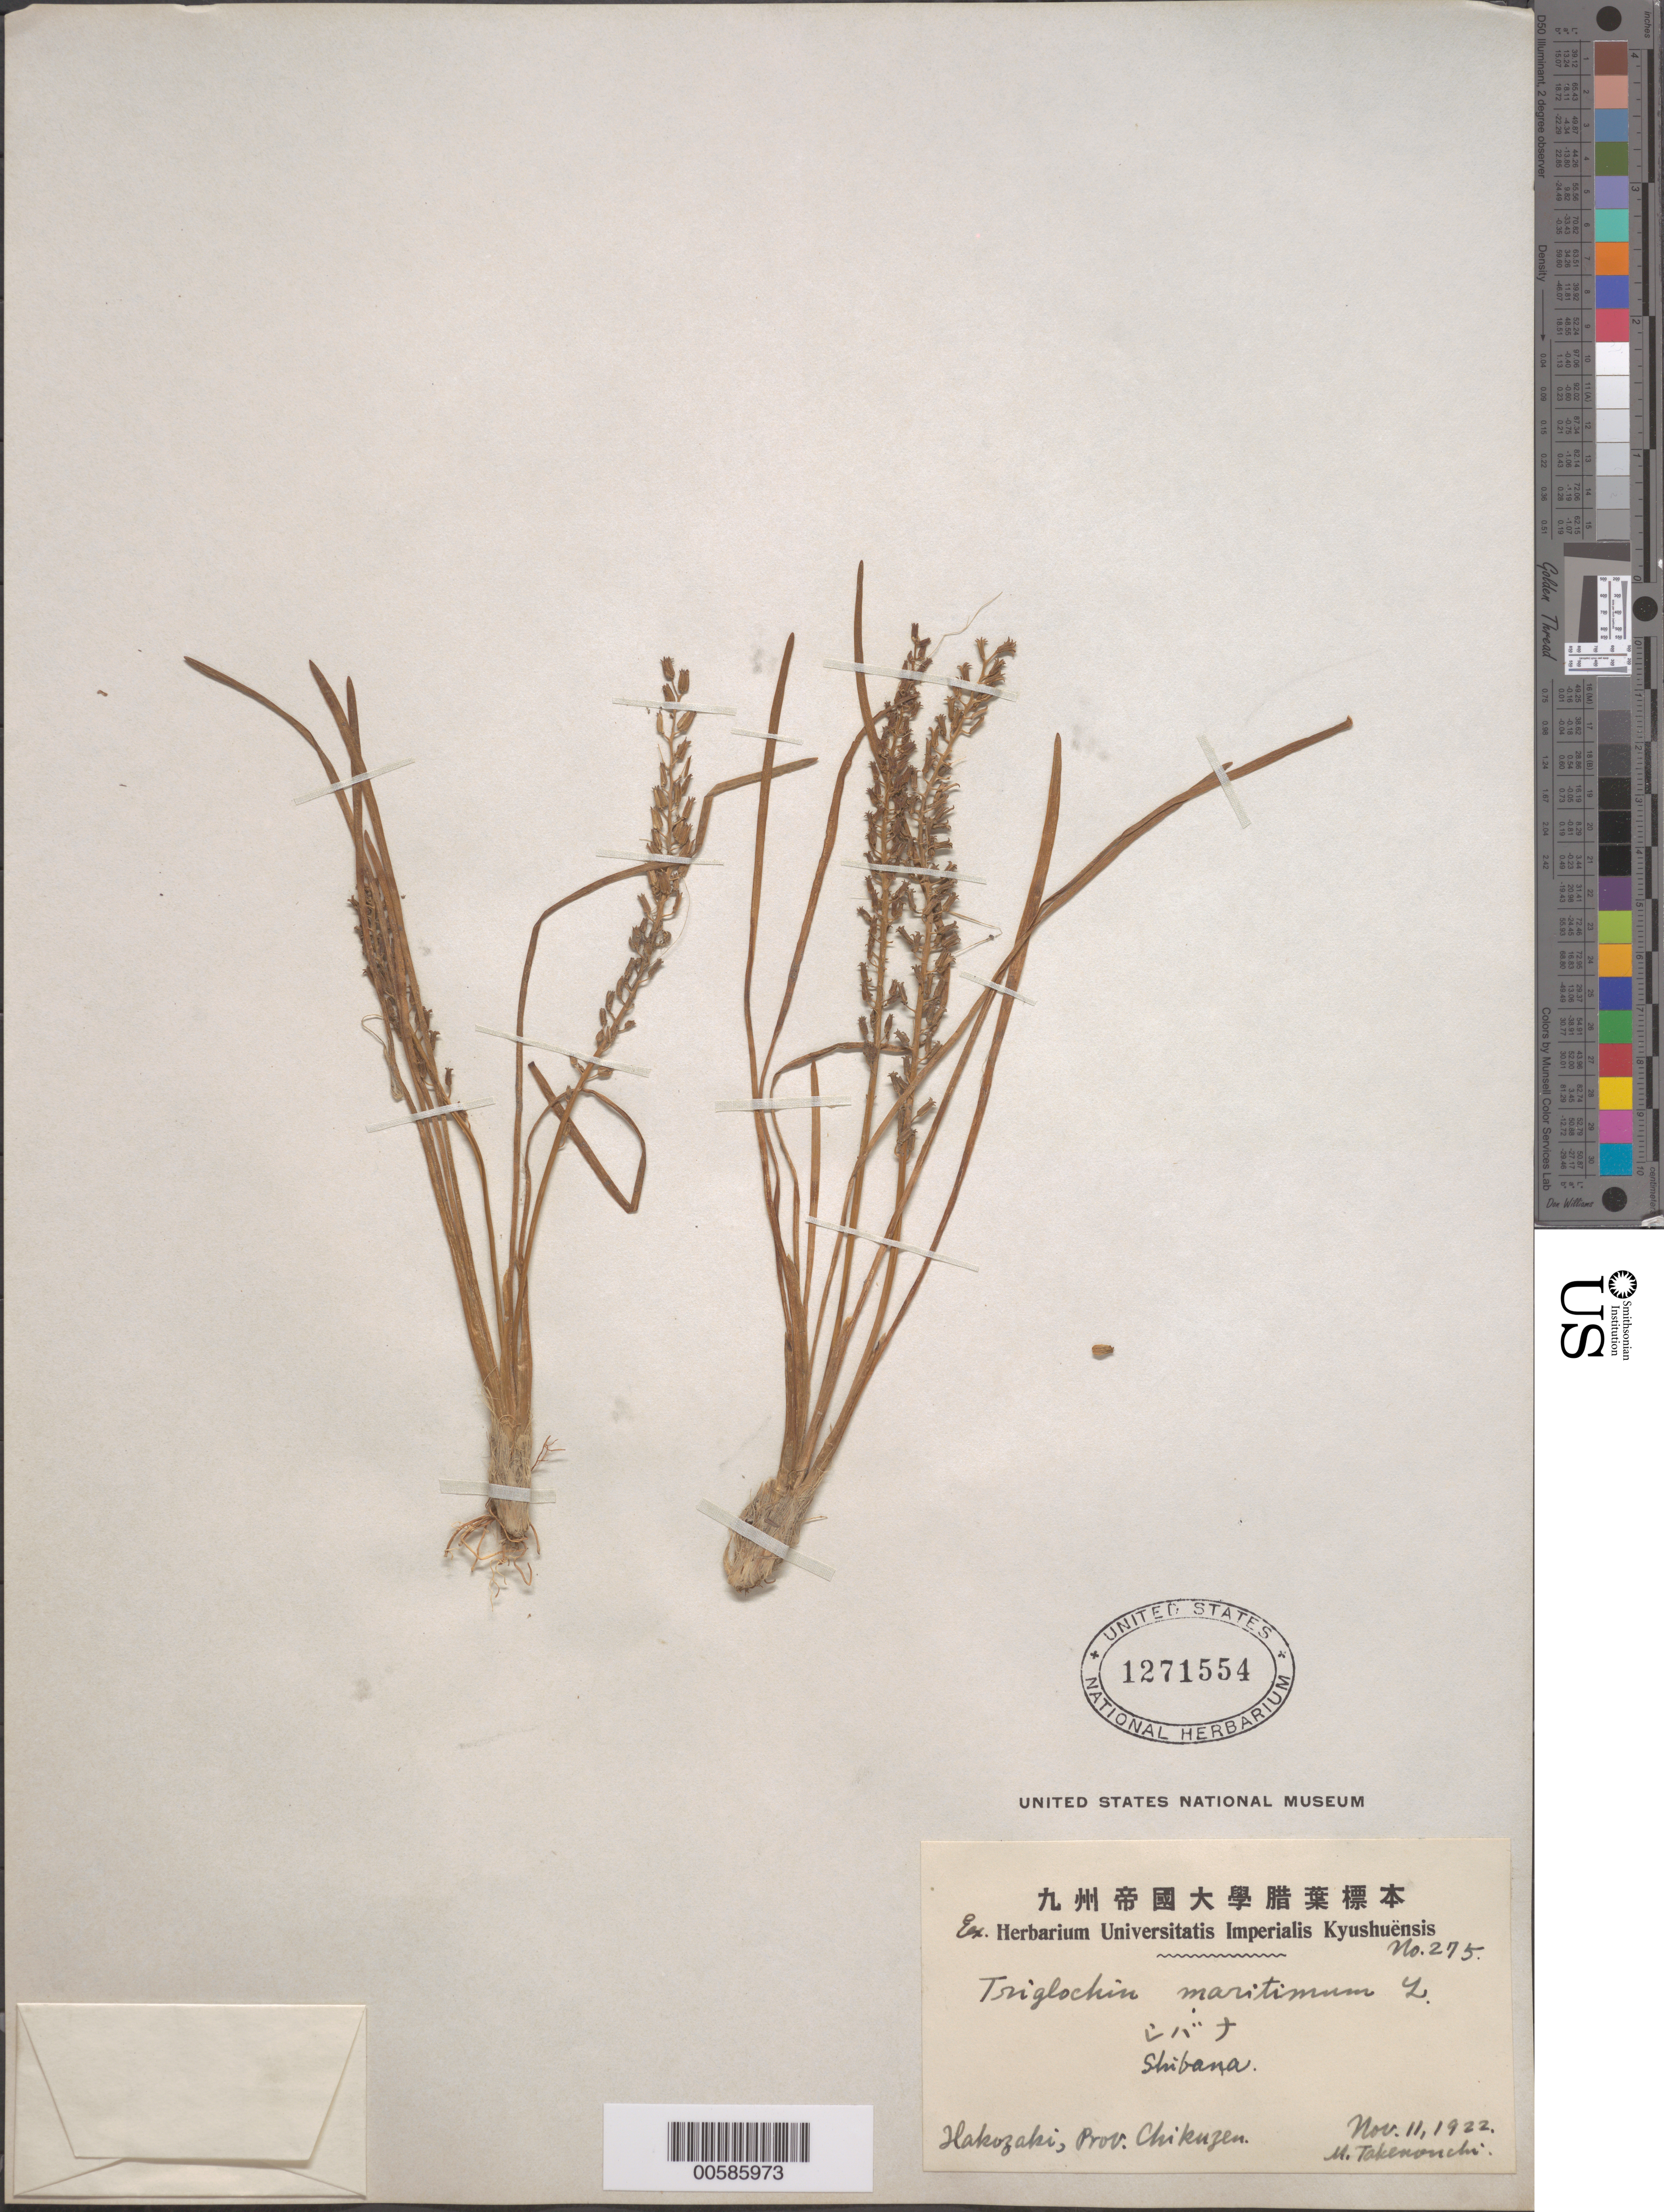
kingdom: Plantae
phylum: Tracheophyta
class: Liliopsida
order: Alismatales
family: Juncaginaceae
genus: Triglochin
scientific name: Triglochin maritima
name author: L.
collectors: M. Takenonchi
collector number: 275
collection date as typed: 11 Nov 1922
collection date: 1922-11-11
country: China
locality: Hakozaki, Chikuzen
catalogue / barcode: US 1271554